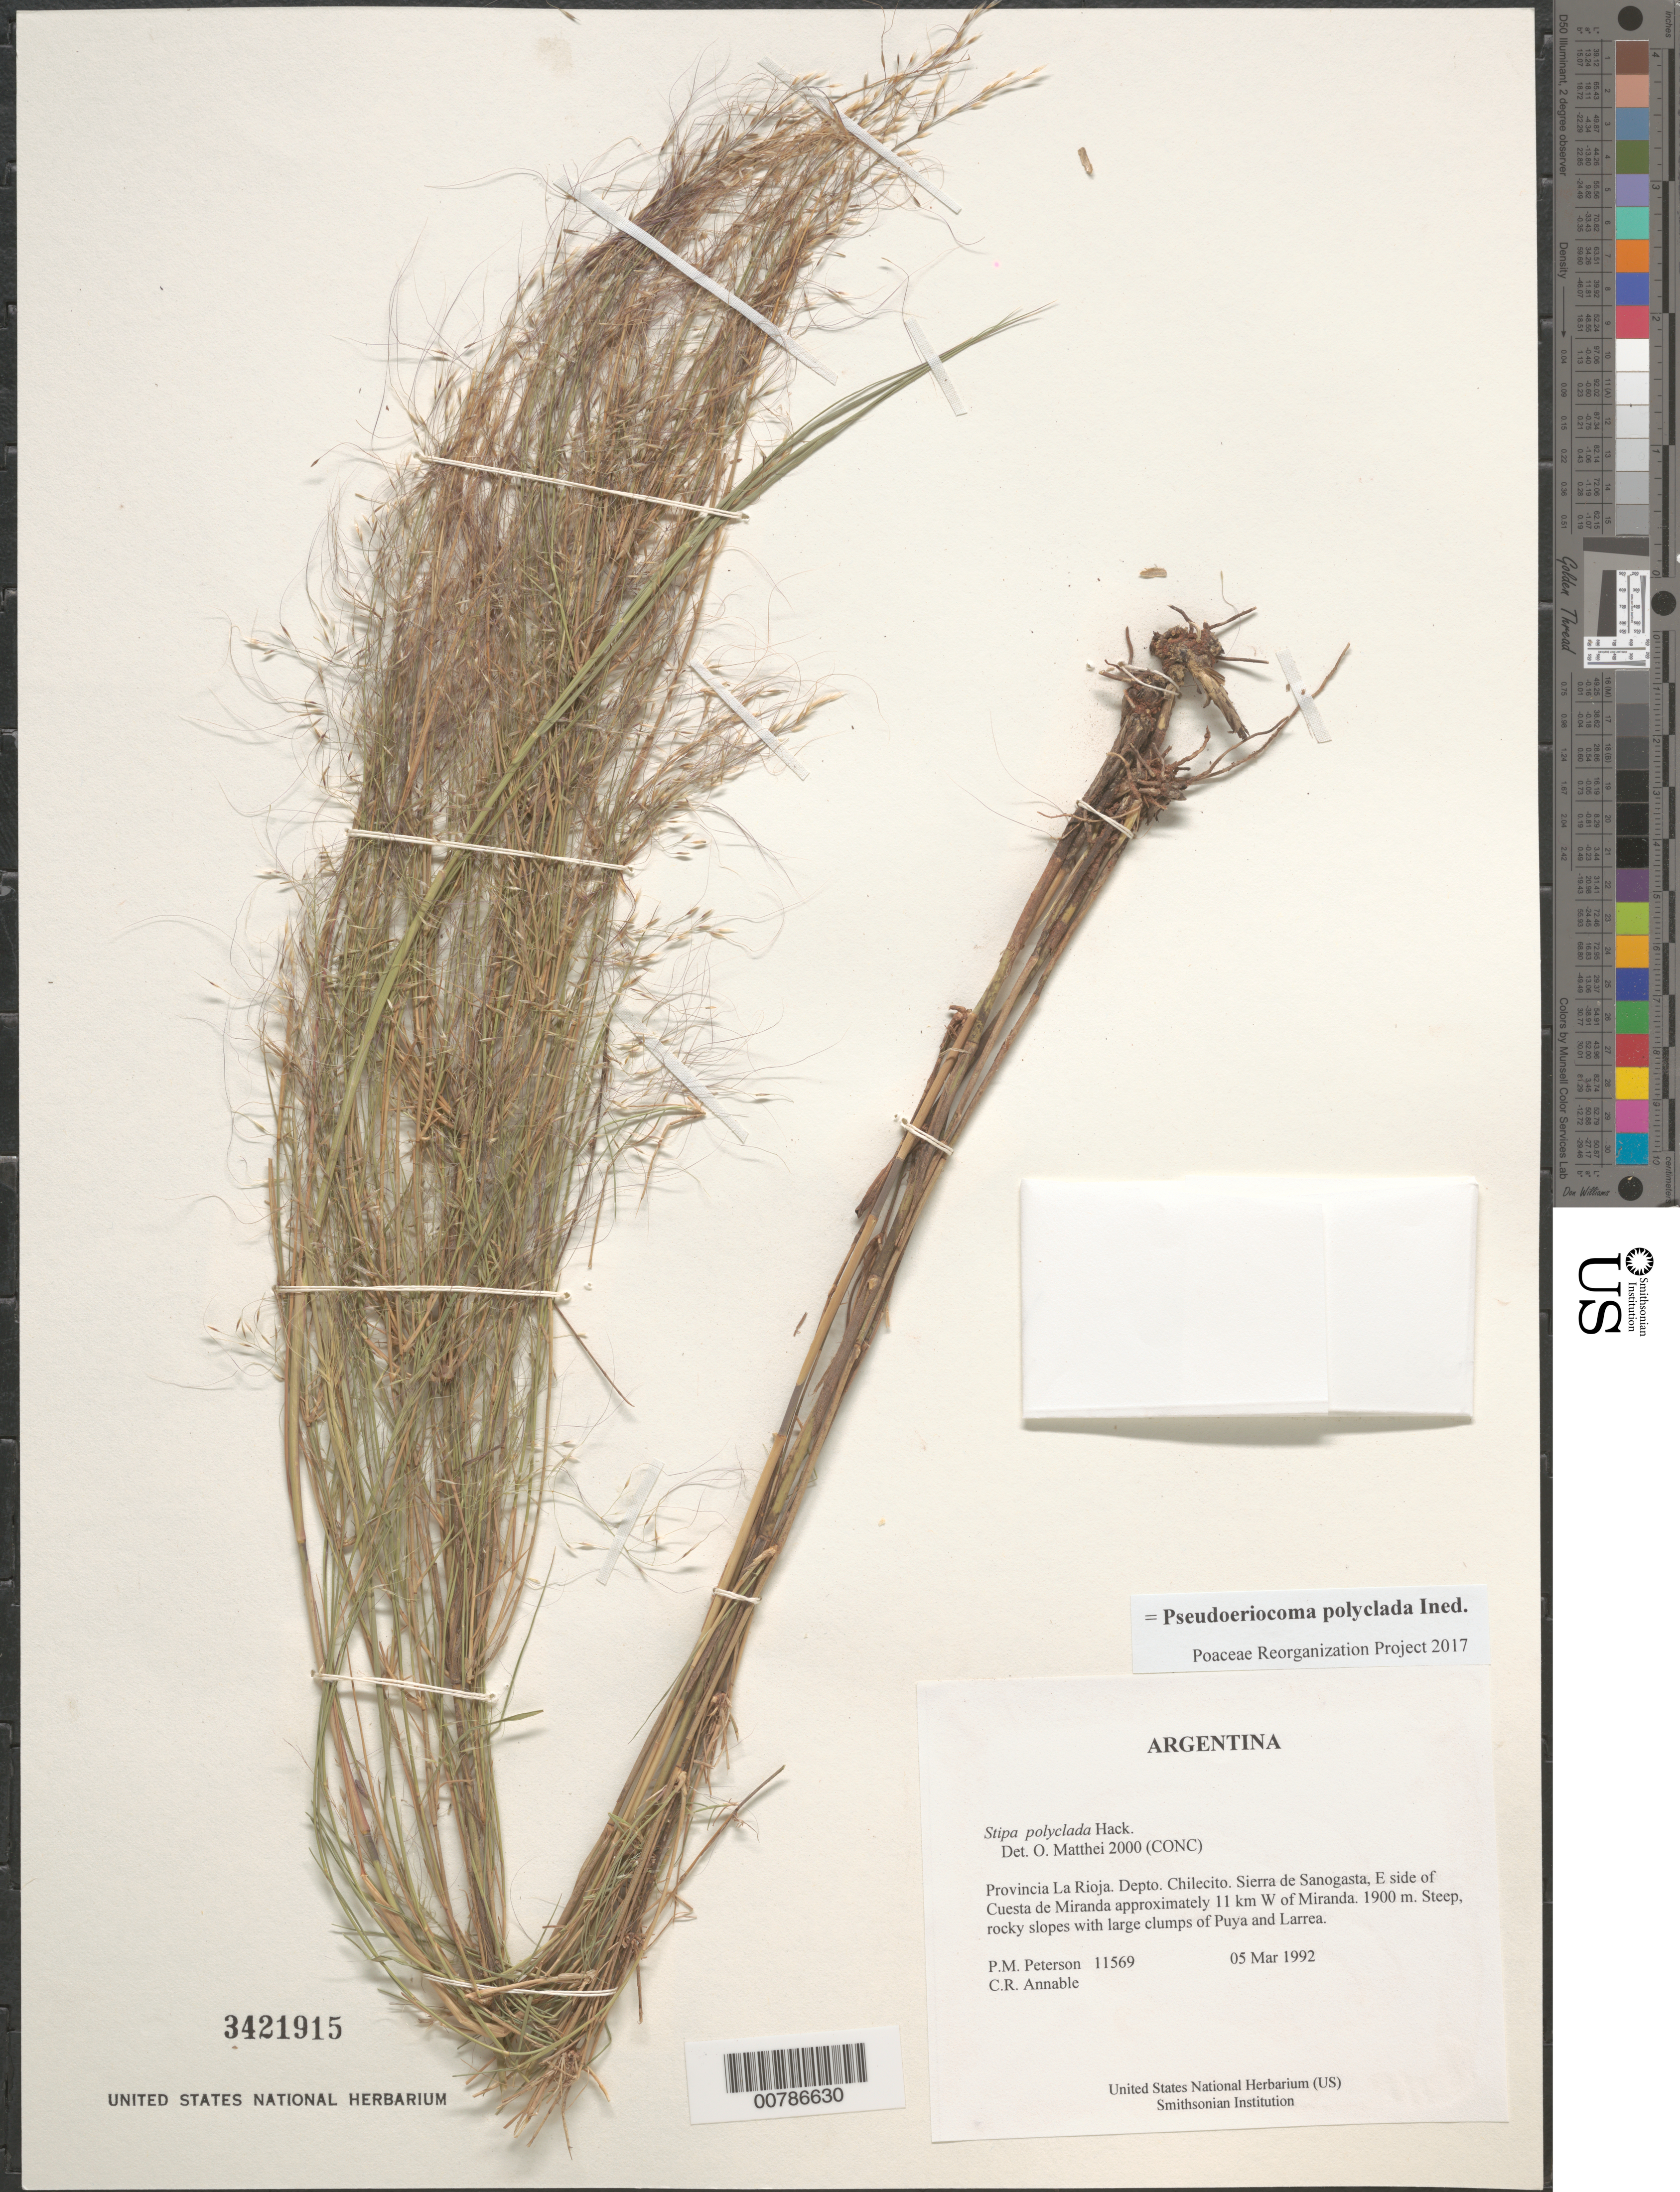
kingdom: Plantae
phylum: Tracheophyta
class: Liliopsida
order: Poales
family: Poaceae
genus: Pseudoeriocoma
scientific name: Pseudoeriocoma ployclada ined.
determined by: Poaceae Reorganization Project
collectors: P. M. Peterson & C. R. Annable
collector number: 11569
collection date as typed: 05 Mar 1992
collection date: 1992-03-05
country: Argentina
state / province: La Rioja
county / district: Chilecito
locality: Sierra de Sanogasta, E side of Cuesta de Miranda approximately 11 km W of Miranda.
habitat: Steep, rocky slopes with large clumps of Puya and Larrea.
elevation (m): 1900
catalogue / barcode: US 3421915